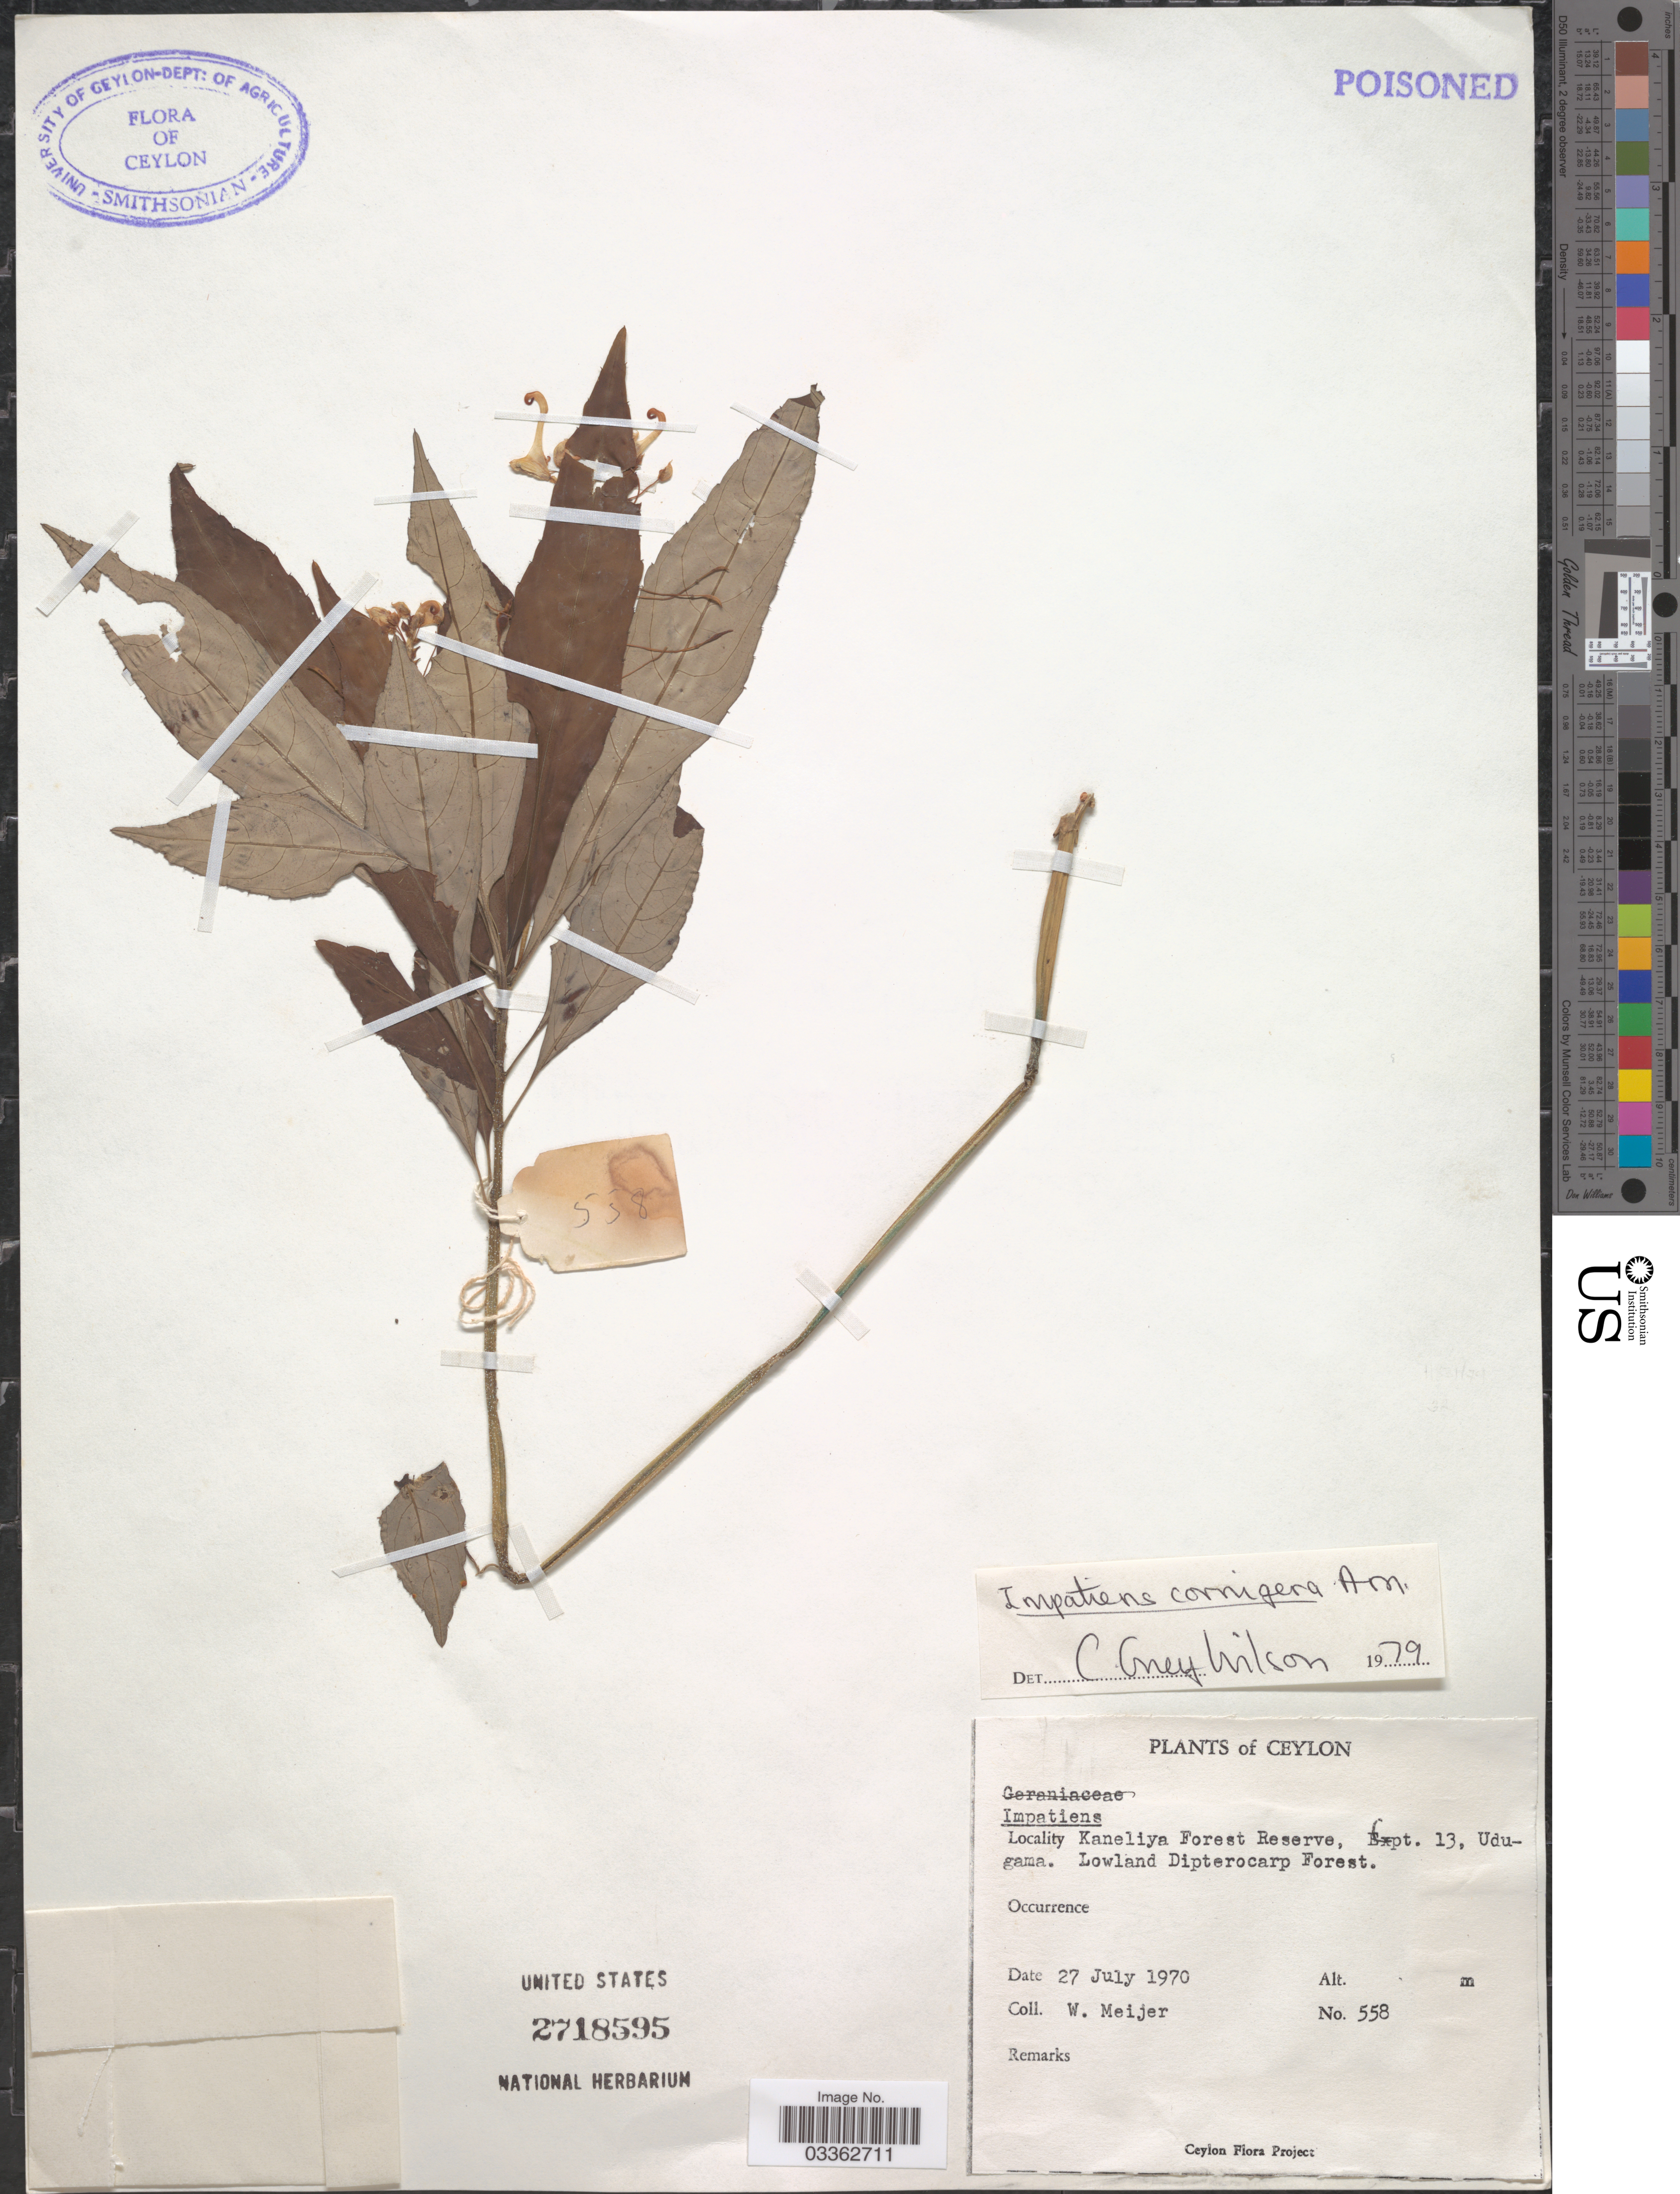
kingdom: Plantae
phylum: Tracheophyta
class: Magnoliopsida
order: Ericales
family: Balsaminaceae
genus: Impatiens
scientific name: Impatiens cornigera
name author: Arn.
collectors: W. Meijer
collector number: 558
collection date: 1970-07-27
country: Sri Lanka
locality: Ceylon. Kaneliya Forest Reserve, Expt. 13. Udugama. Lowland Dipterocarp Forest.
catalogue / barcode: US 2718595